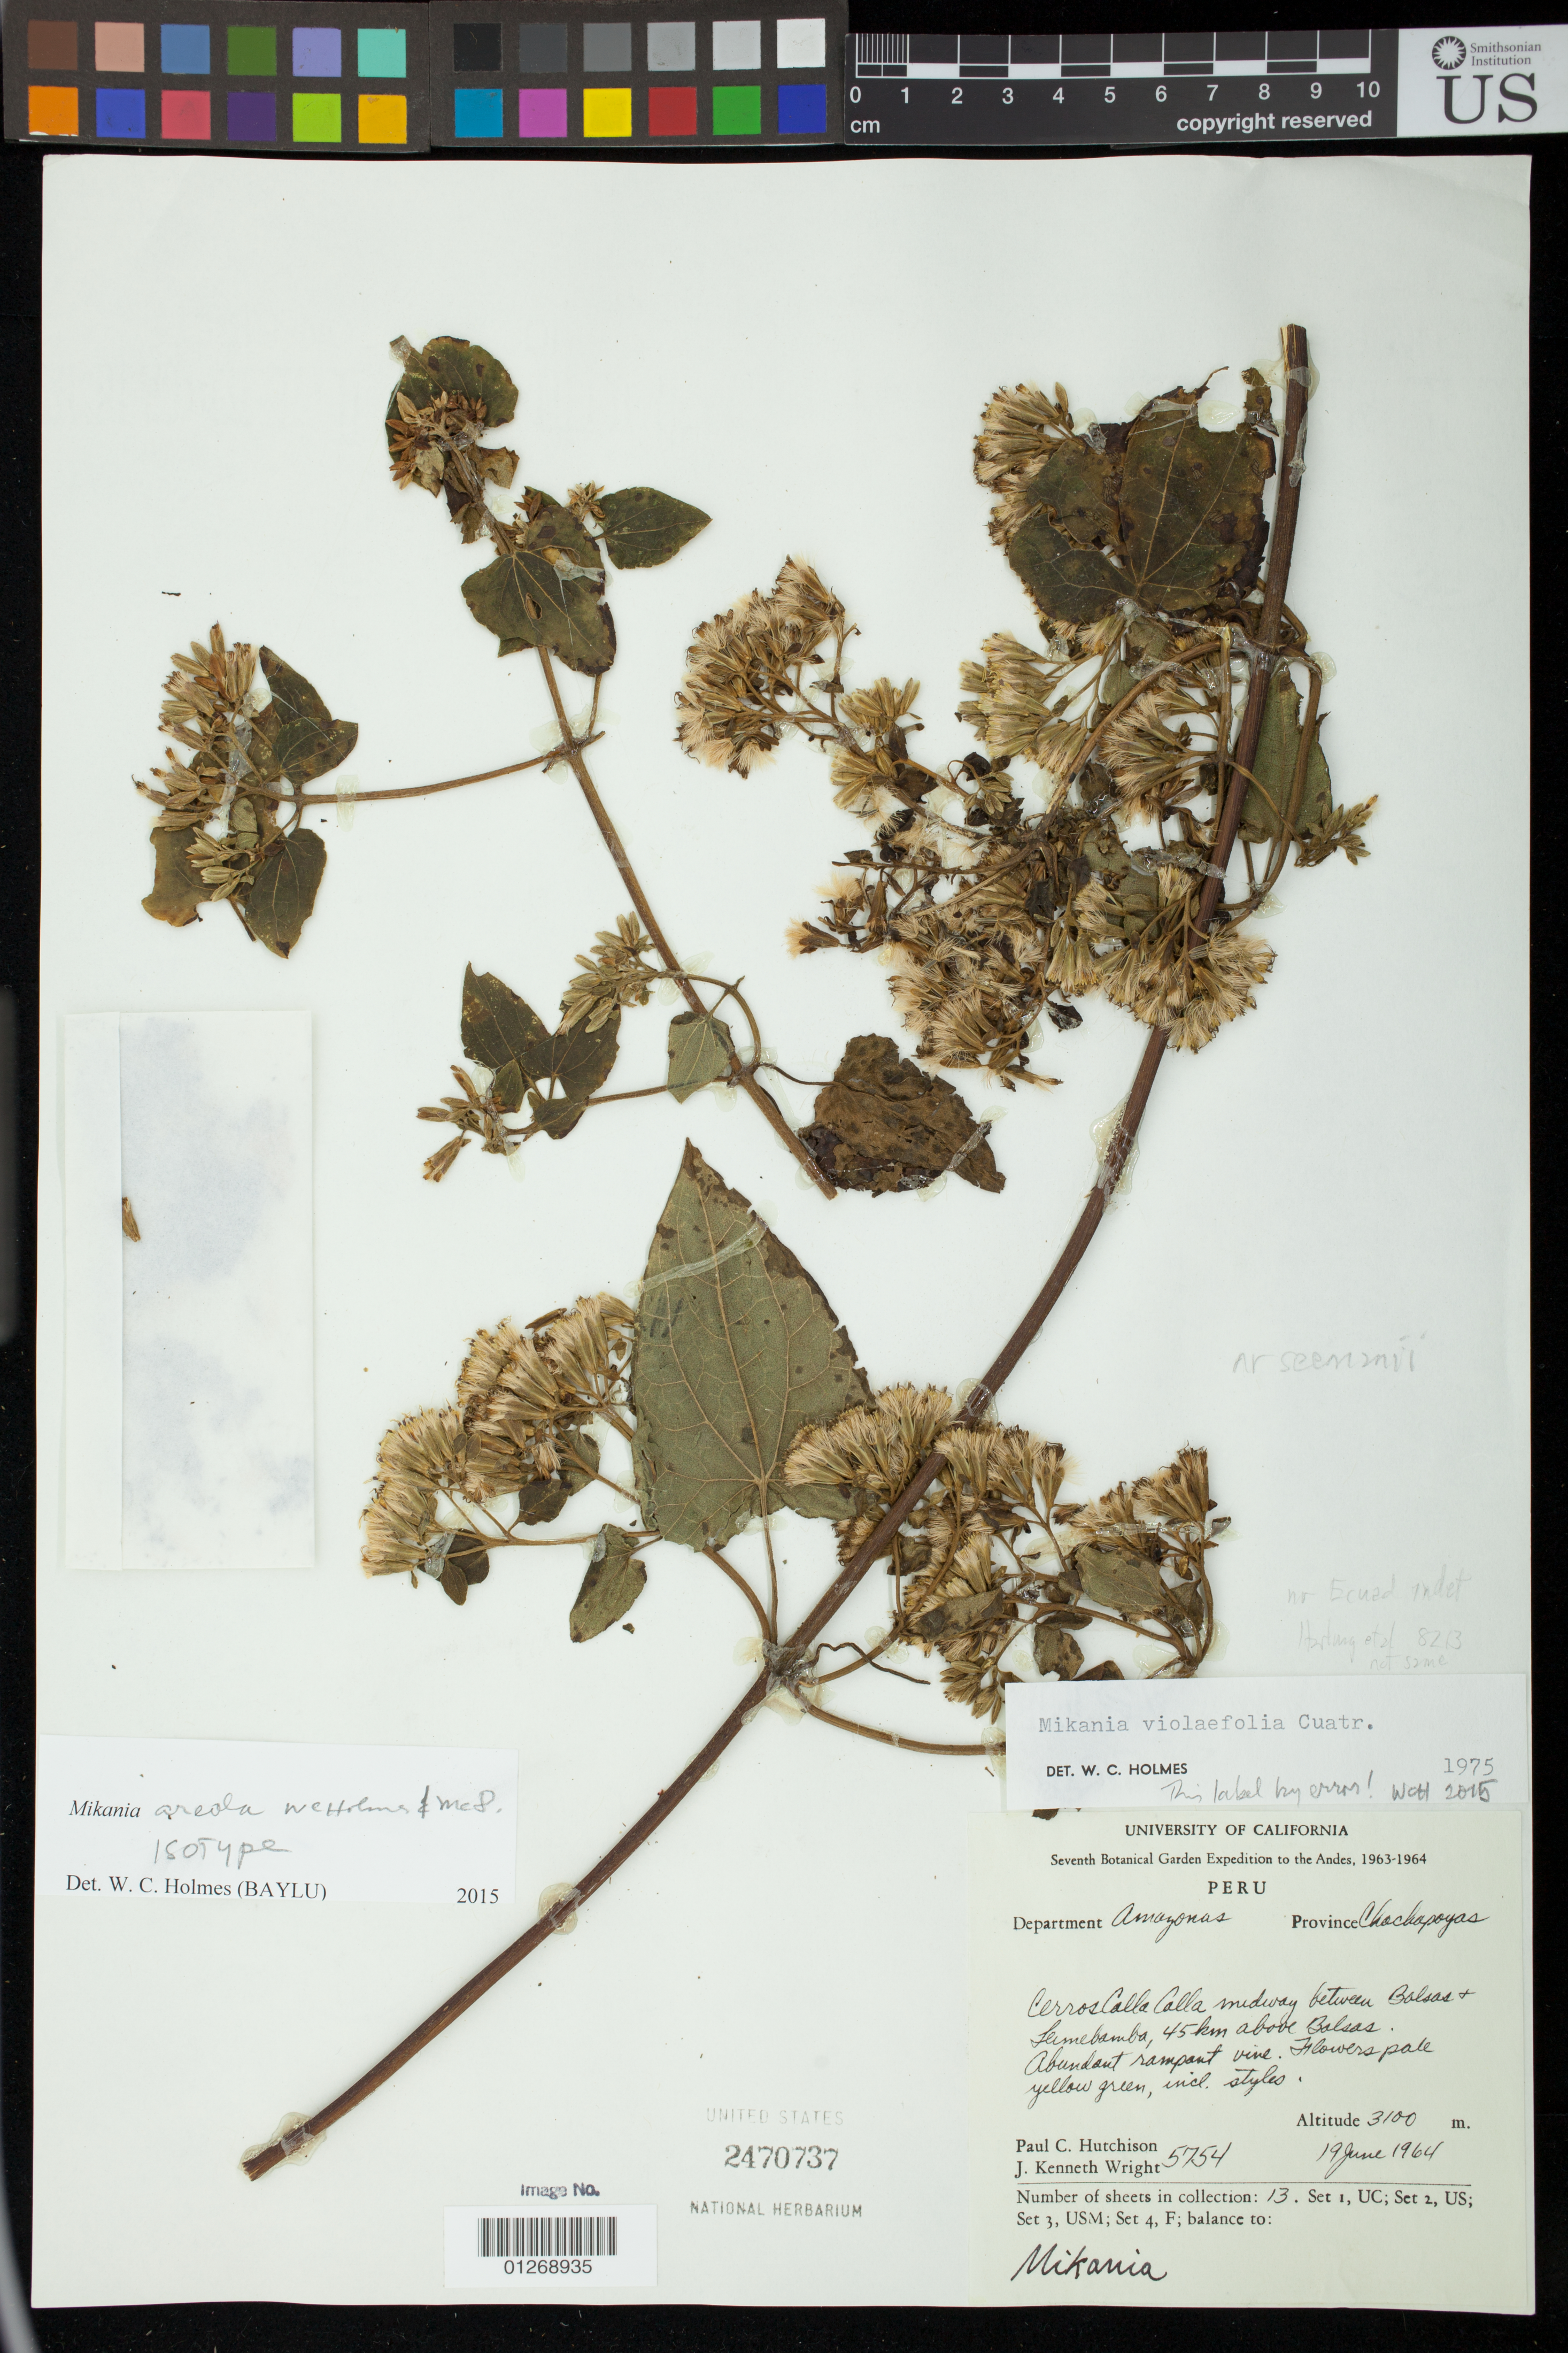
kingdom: Plantae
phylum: Tracheophyta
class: Magnoliopsida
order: Asterales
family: Asteraceae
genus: Mikania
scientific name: Mikania areolata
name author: W.C. Holmes & McDaniel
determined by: Holmes, W. C.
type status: Isotype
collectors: P. C. Hutchison & J. K. Wright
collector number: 5754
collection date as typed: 19 Jun 1964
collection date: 1964-06-19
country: Peru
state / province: Amazonas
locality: Department Amazonas, Province Chachapoyas. Cerros Calla Calla midway between Balsas & Leimebamba, 45 km above Balsas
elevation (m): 3100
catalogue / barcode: US 2470737